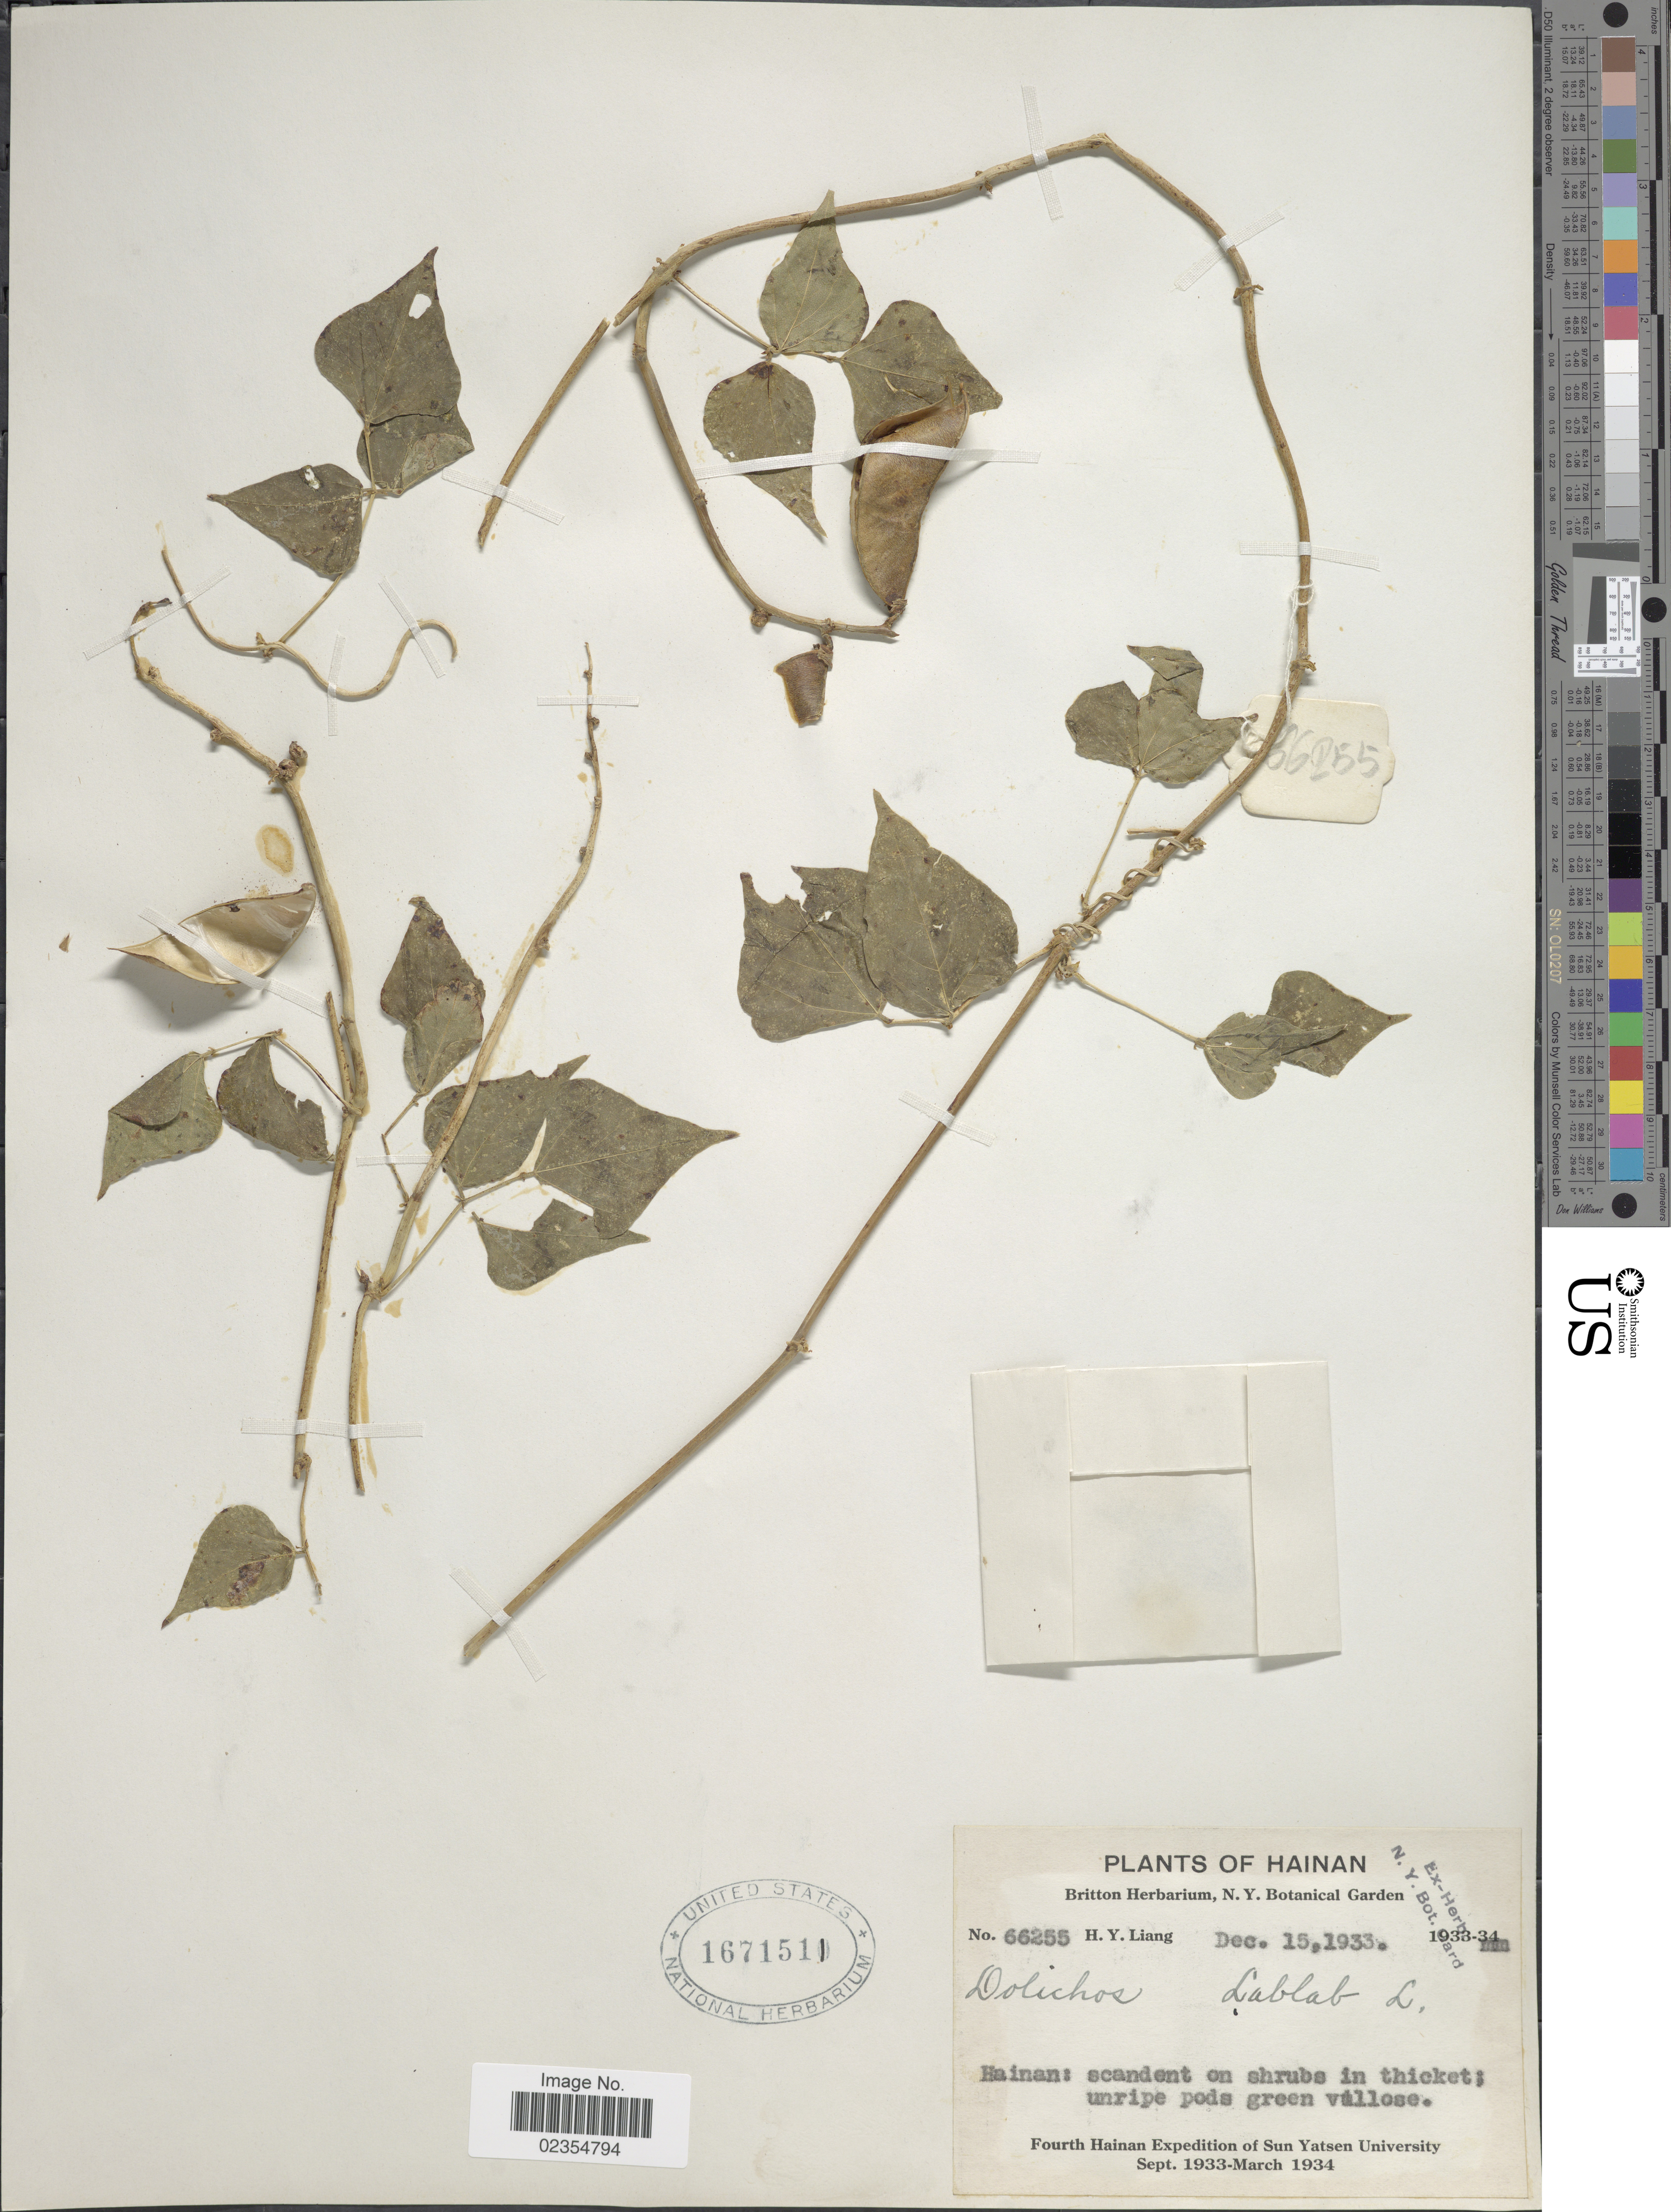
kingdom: Plantae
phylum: Tracheophyta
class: Magnoliopsida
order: Fabales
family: Fabaceae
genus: Lablab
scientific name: Lablab purpureus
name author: (L.) Sweet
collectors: H. Y. Liang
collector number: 66255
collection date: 1933-12-15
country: China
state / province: Hainan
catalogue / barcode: US 1671511